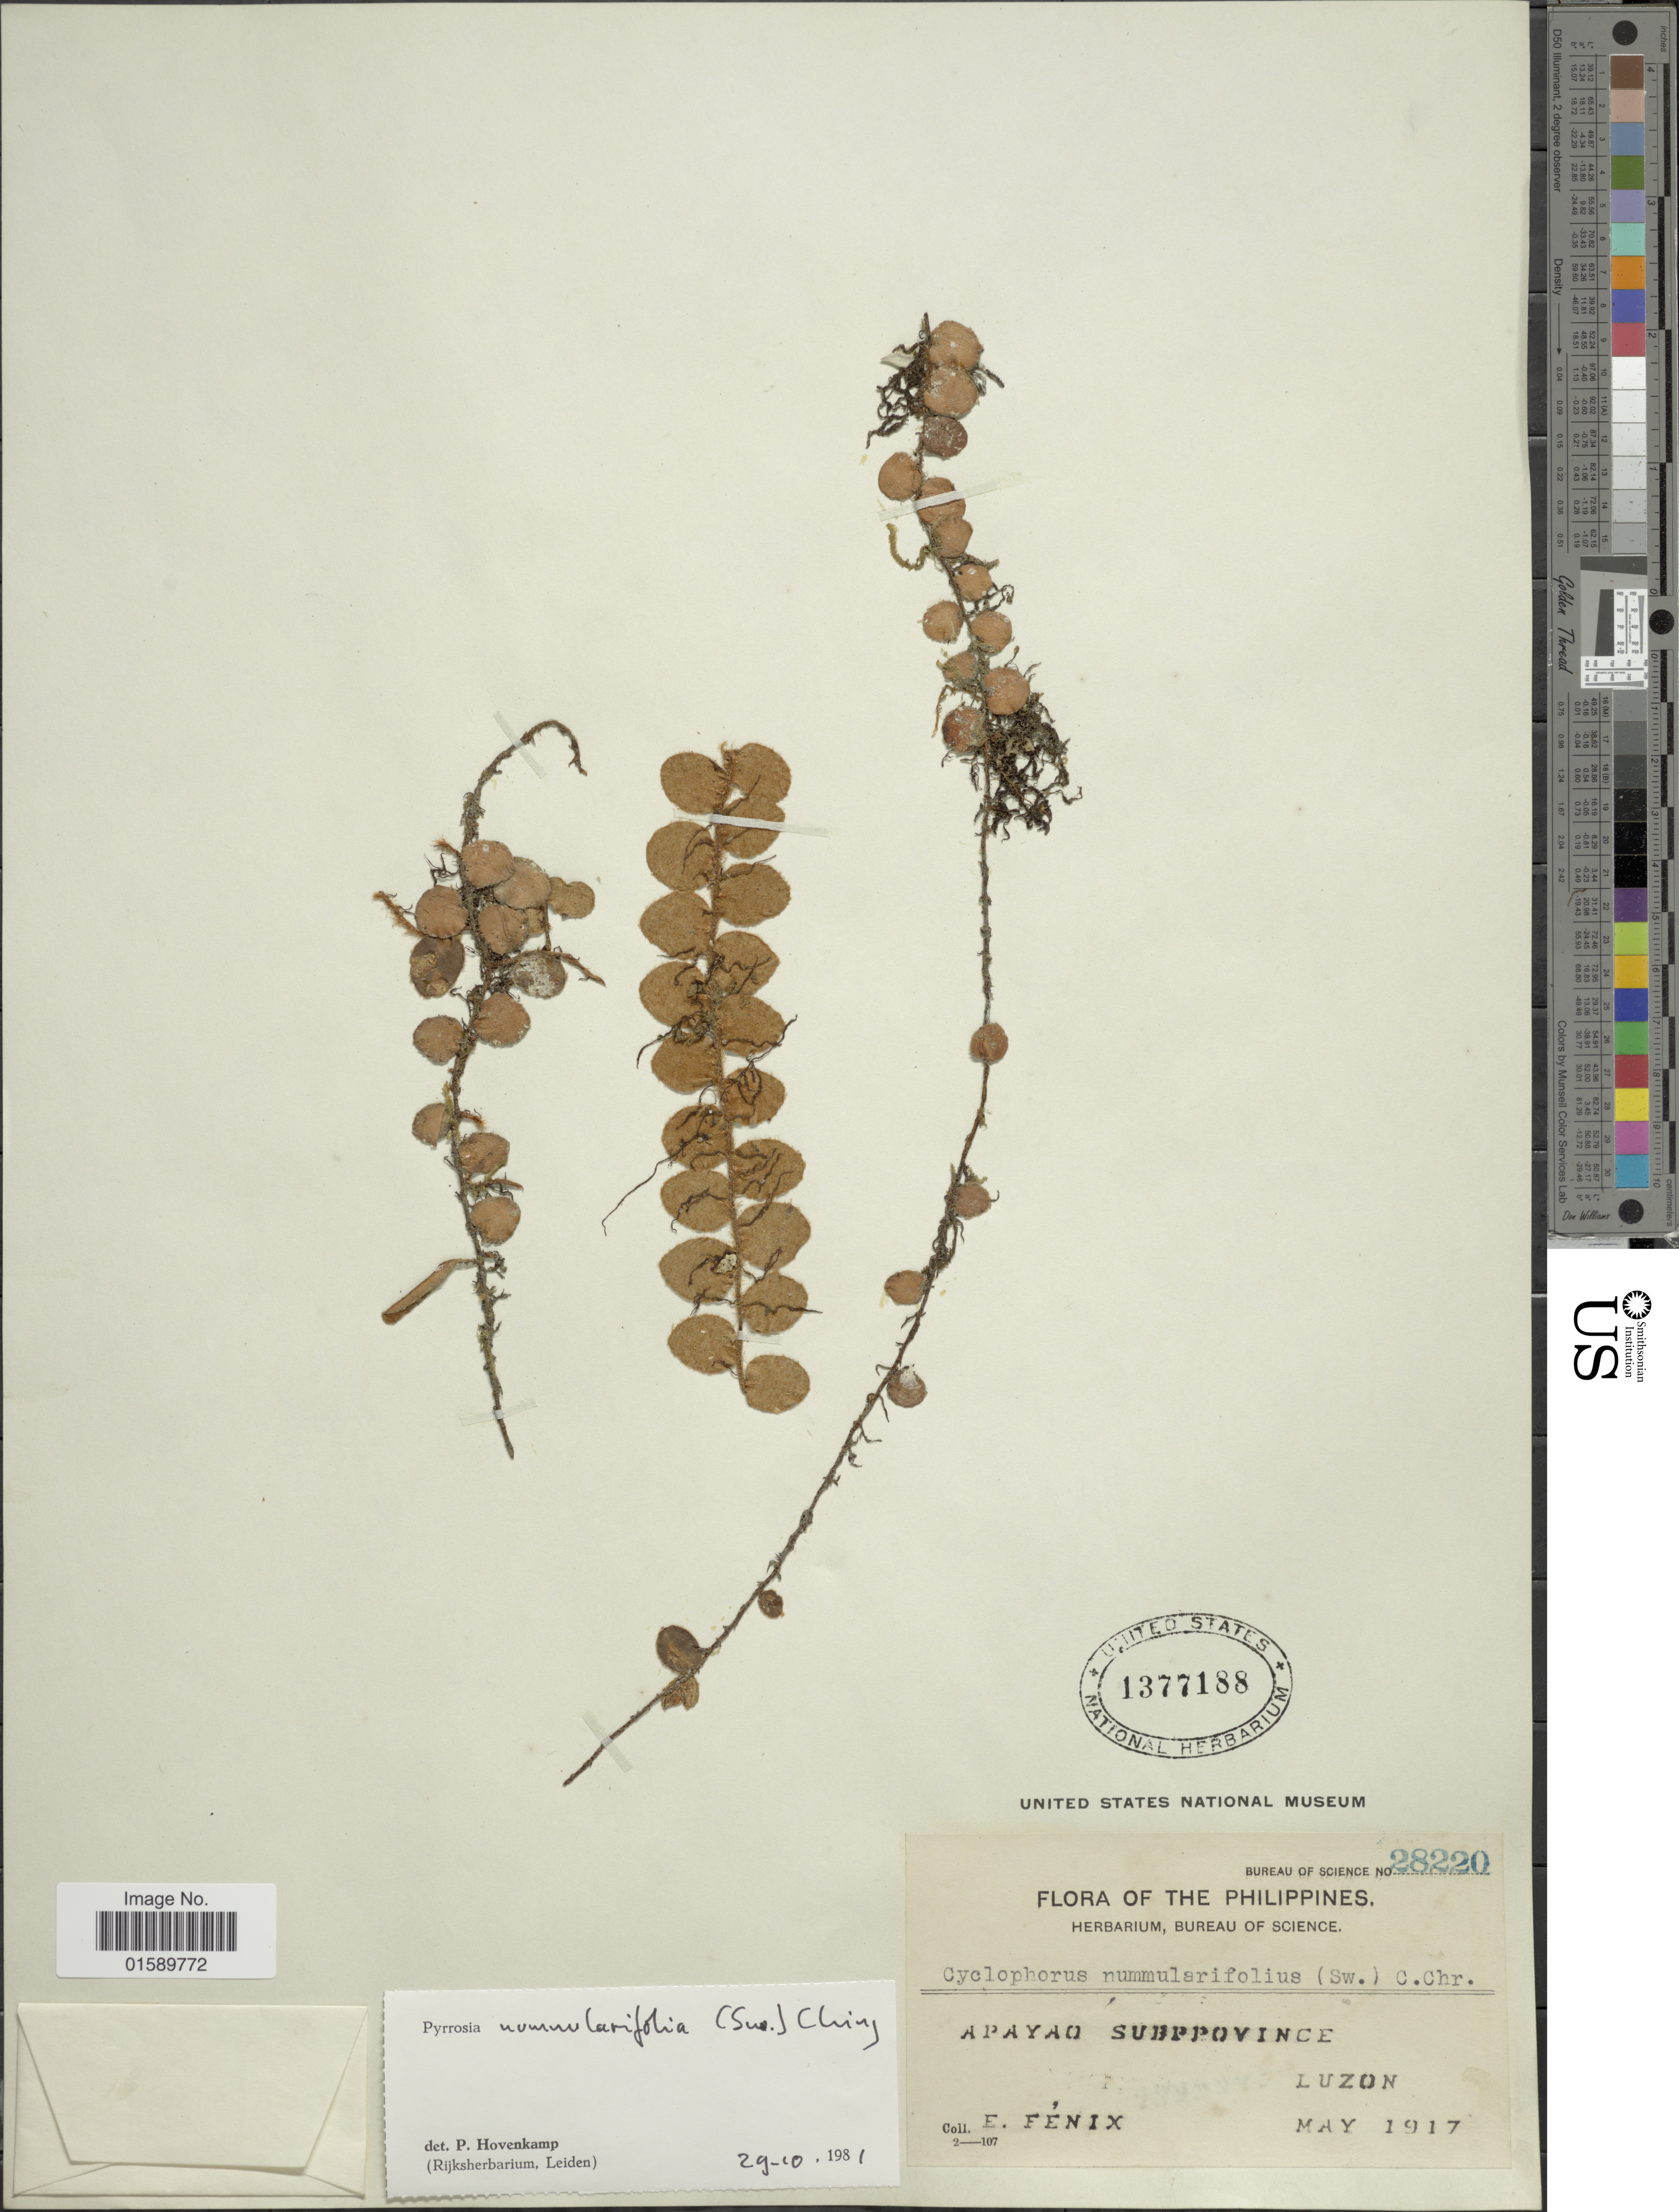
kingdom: Plantae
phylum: Tracheophyta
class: Polypodiopsida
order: Polypodiales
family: Polypodiaceae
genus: Pyrrosia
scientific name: Pyrrosia nummularifolia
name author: (Sw.) Ching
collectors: E. Fenix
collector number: Bureau of science 28220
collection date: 1917-05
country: Philippines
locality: Apayao Subprovince, Luzon.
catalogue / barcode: US 1377188